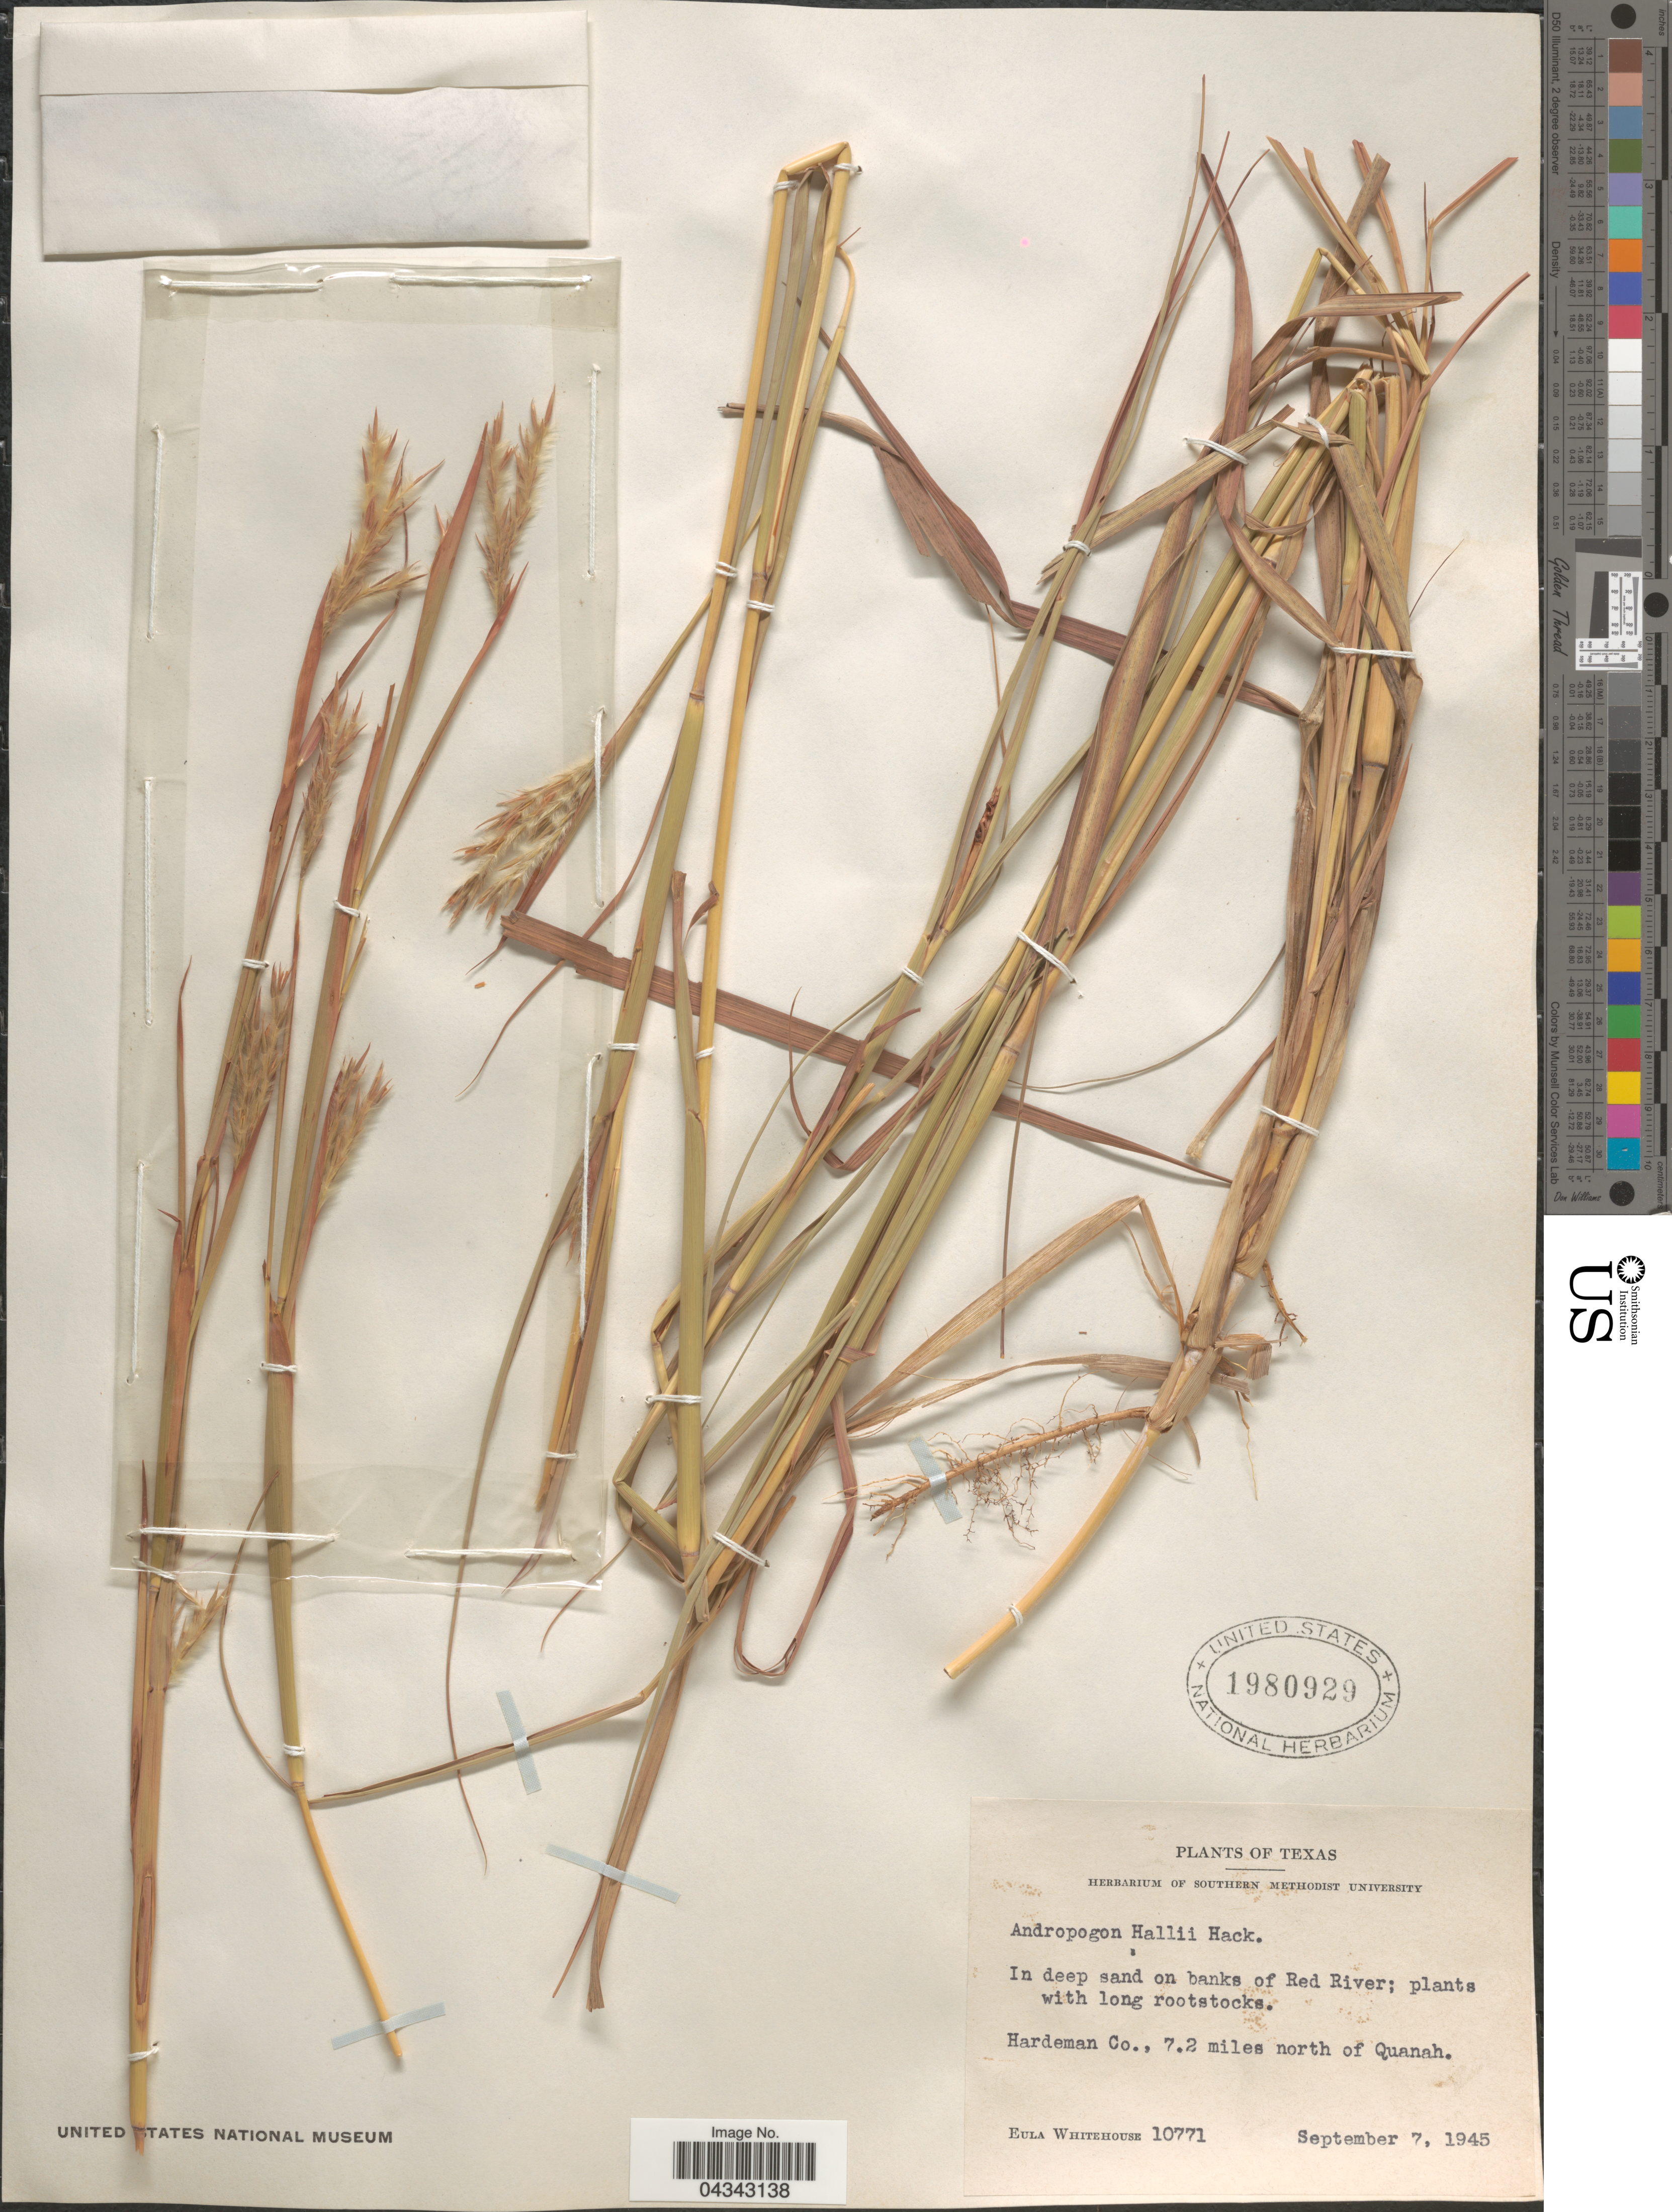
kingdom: Plantae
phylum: Tracheophyta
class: Liliopsida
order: Poales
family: Poaceae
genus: Andropogon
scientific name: Andropogon gerardii subsp. hallii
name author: (Hack.) Wipff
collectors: E. Whitehouse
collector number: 10771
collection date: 1945-09-07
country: United States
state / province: Texas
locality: In deep sand on banks of Red River. Hardeman Co., 7.2 miles north of Quanah.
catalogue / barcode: US 1980929